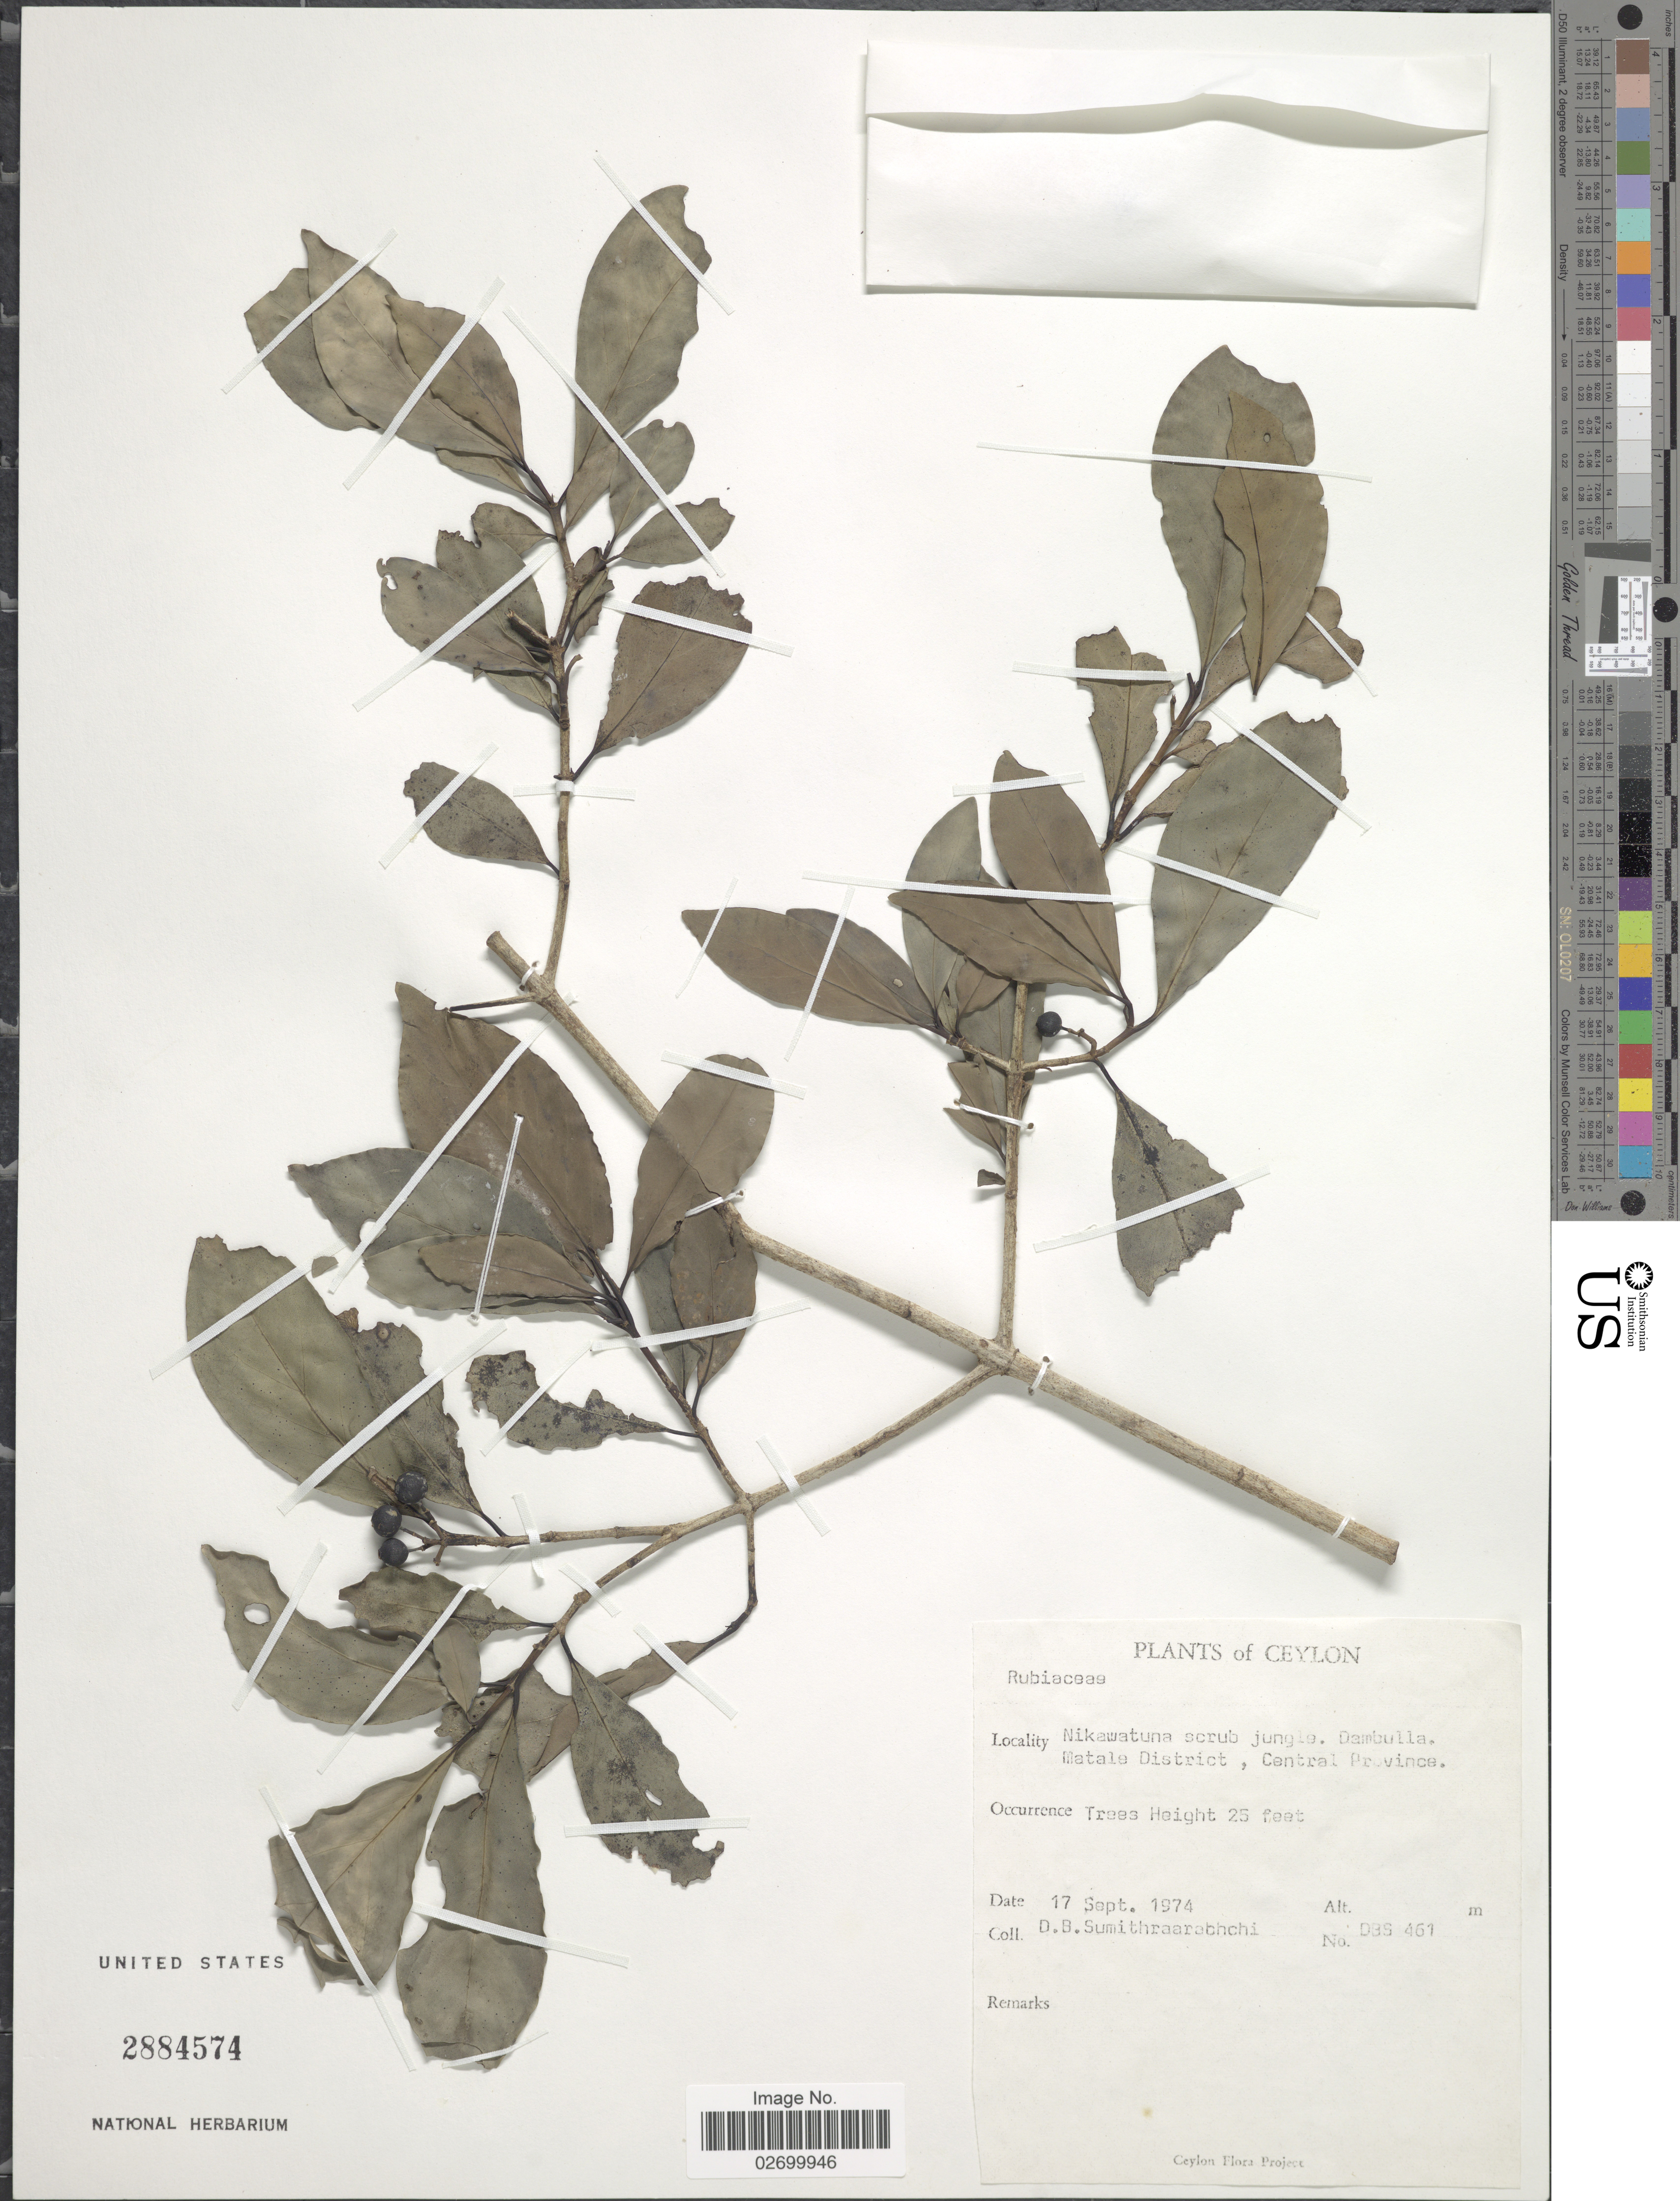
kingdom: Plantae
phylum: Tracheophyta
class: Magnoliopsida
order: Gentianales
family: Rubiaceae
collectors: D. B. Sumithraarachchi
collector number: DBS 461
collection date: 1974-09-17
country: Sri Lanka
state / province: Central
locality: Ceylon. Nikawatuna scrub jungle, Dambulla. Matale District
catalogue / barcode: US 2884574